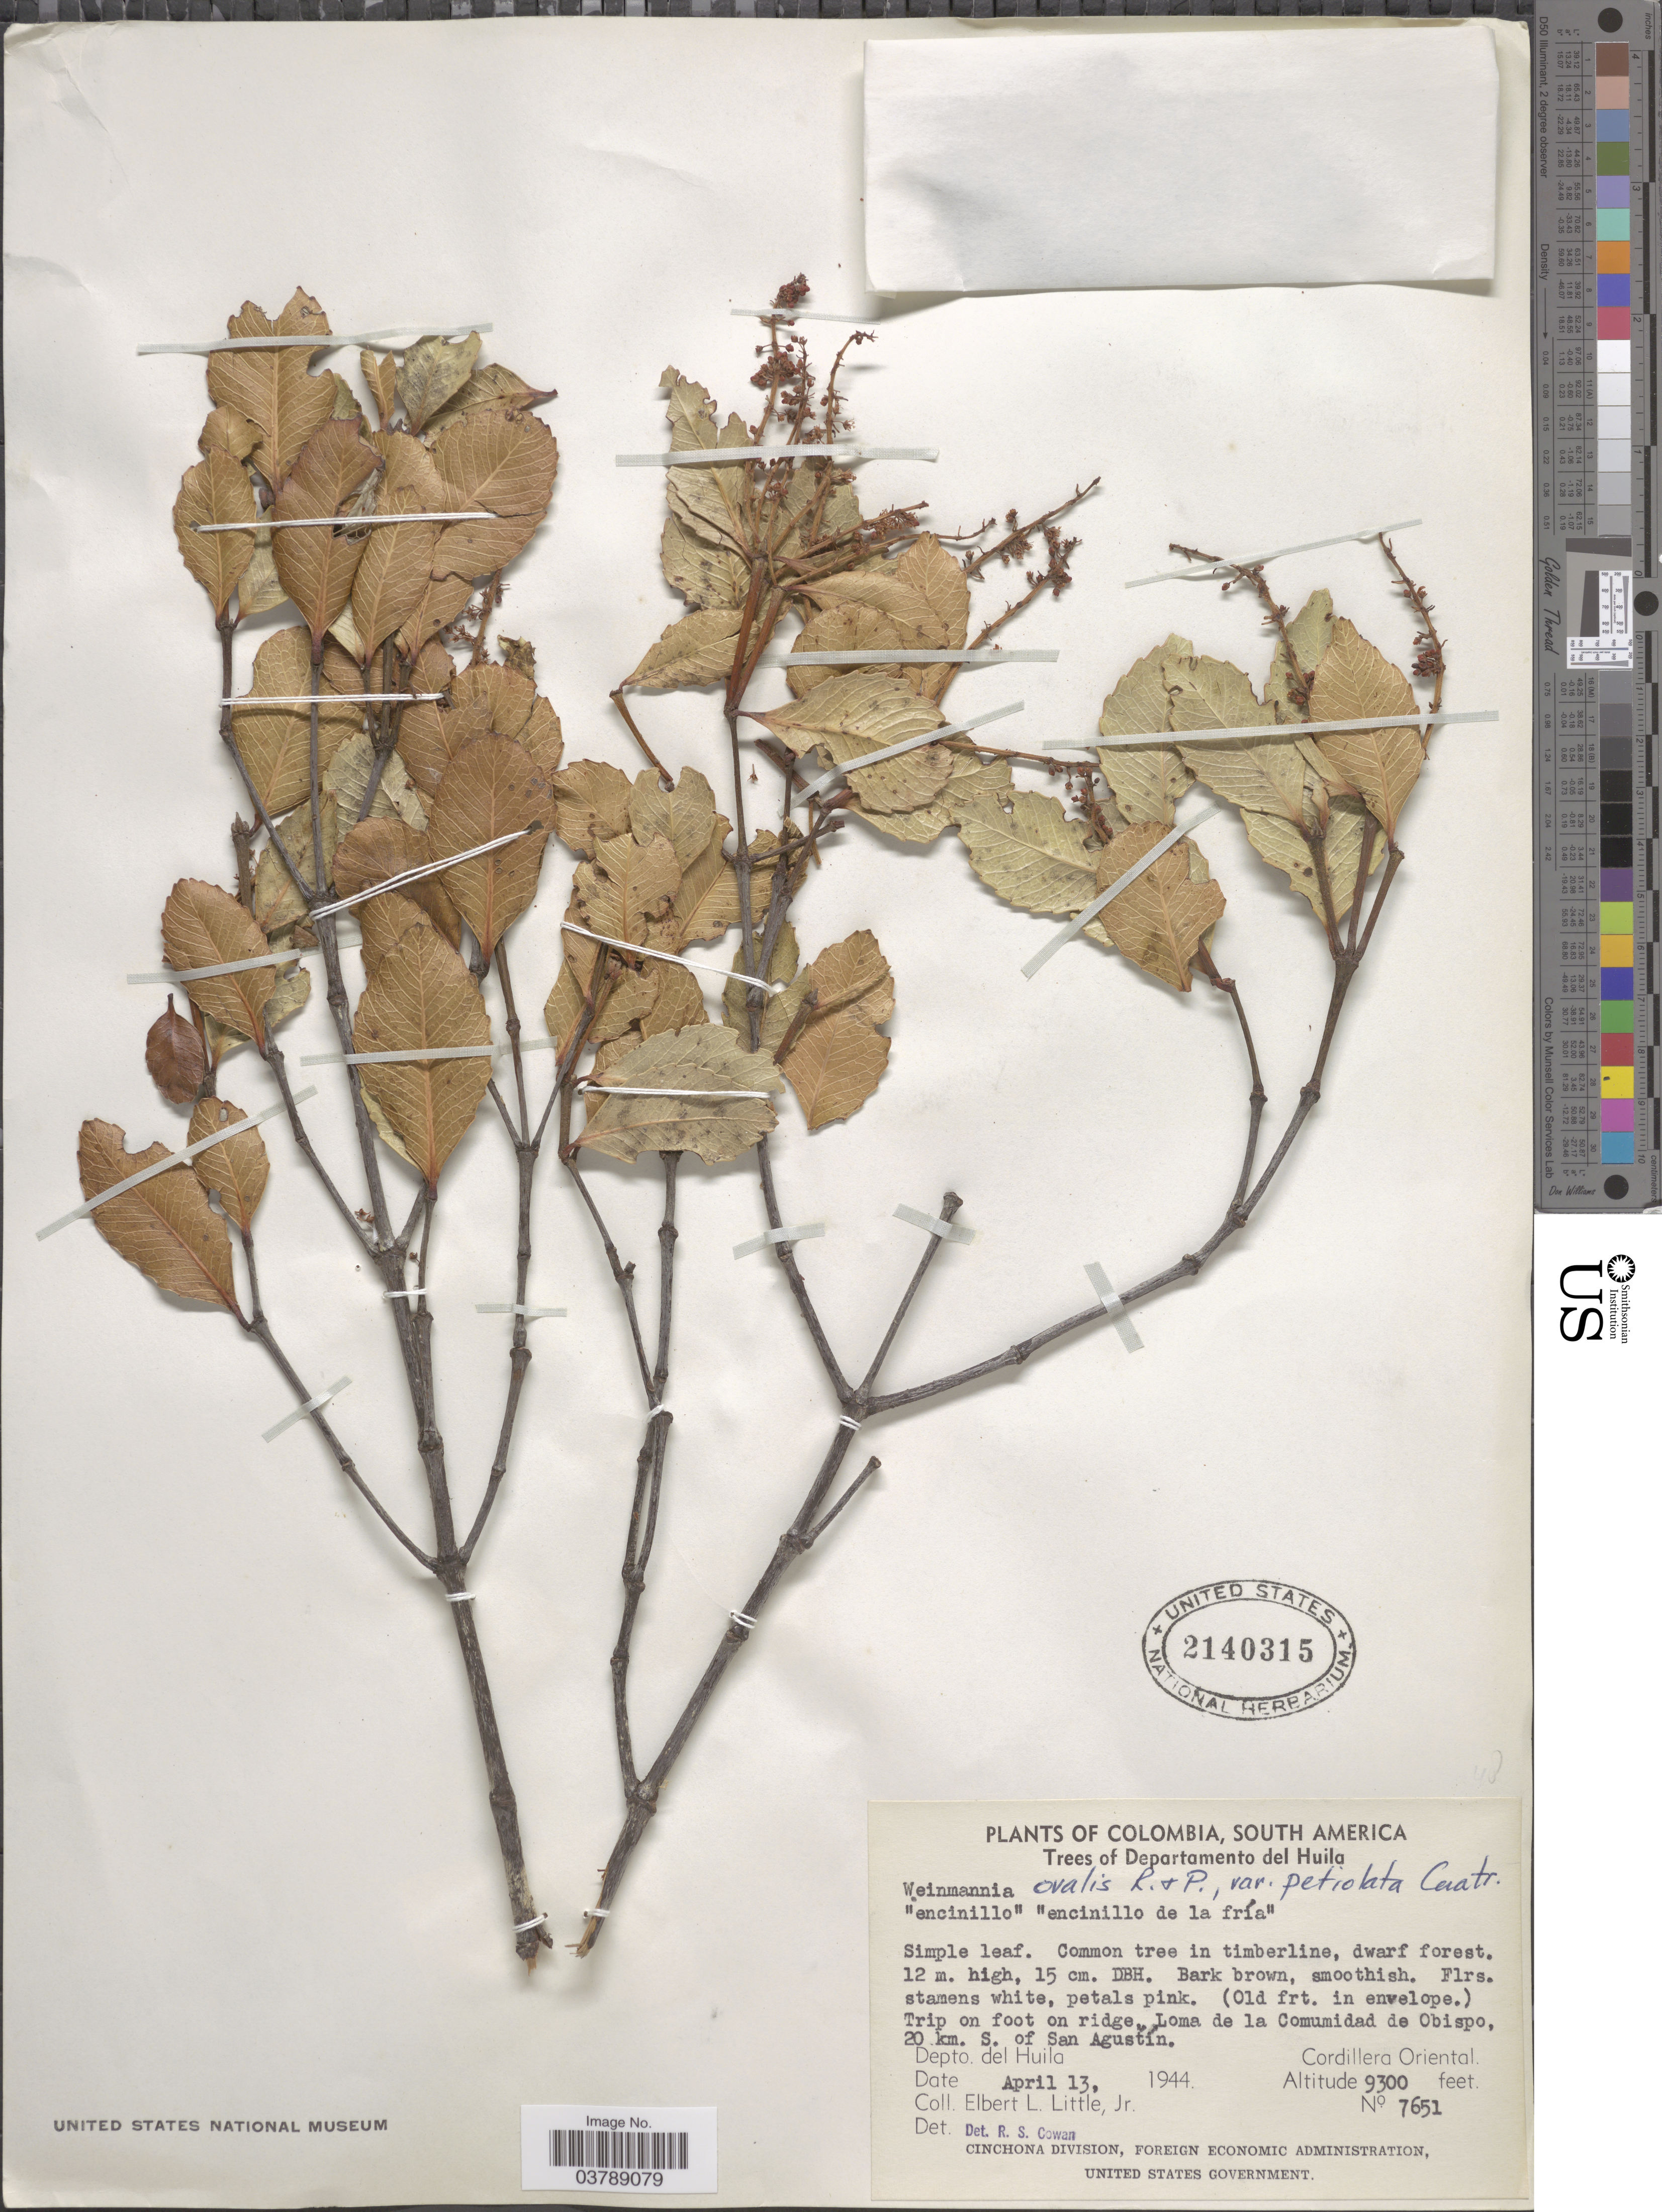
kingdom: Plantae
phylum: Tracheophyta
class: Magnoliopsida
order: Oxalidales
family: Cunoniaceae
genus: Weinmannia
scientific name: Weinmannia elliptica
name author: Kunth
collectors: E. L. Little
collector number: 7651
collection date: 1944-04-13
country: Colombia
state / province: Huila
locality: Trip on foot on ridge, Loma de la Comunidad de Obispo, 20 km. S. of San Agustin. Depto. del Huila. Cordillera oriental.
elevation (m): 2835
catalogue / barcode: US 2140315